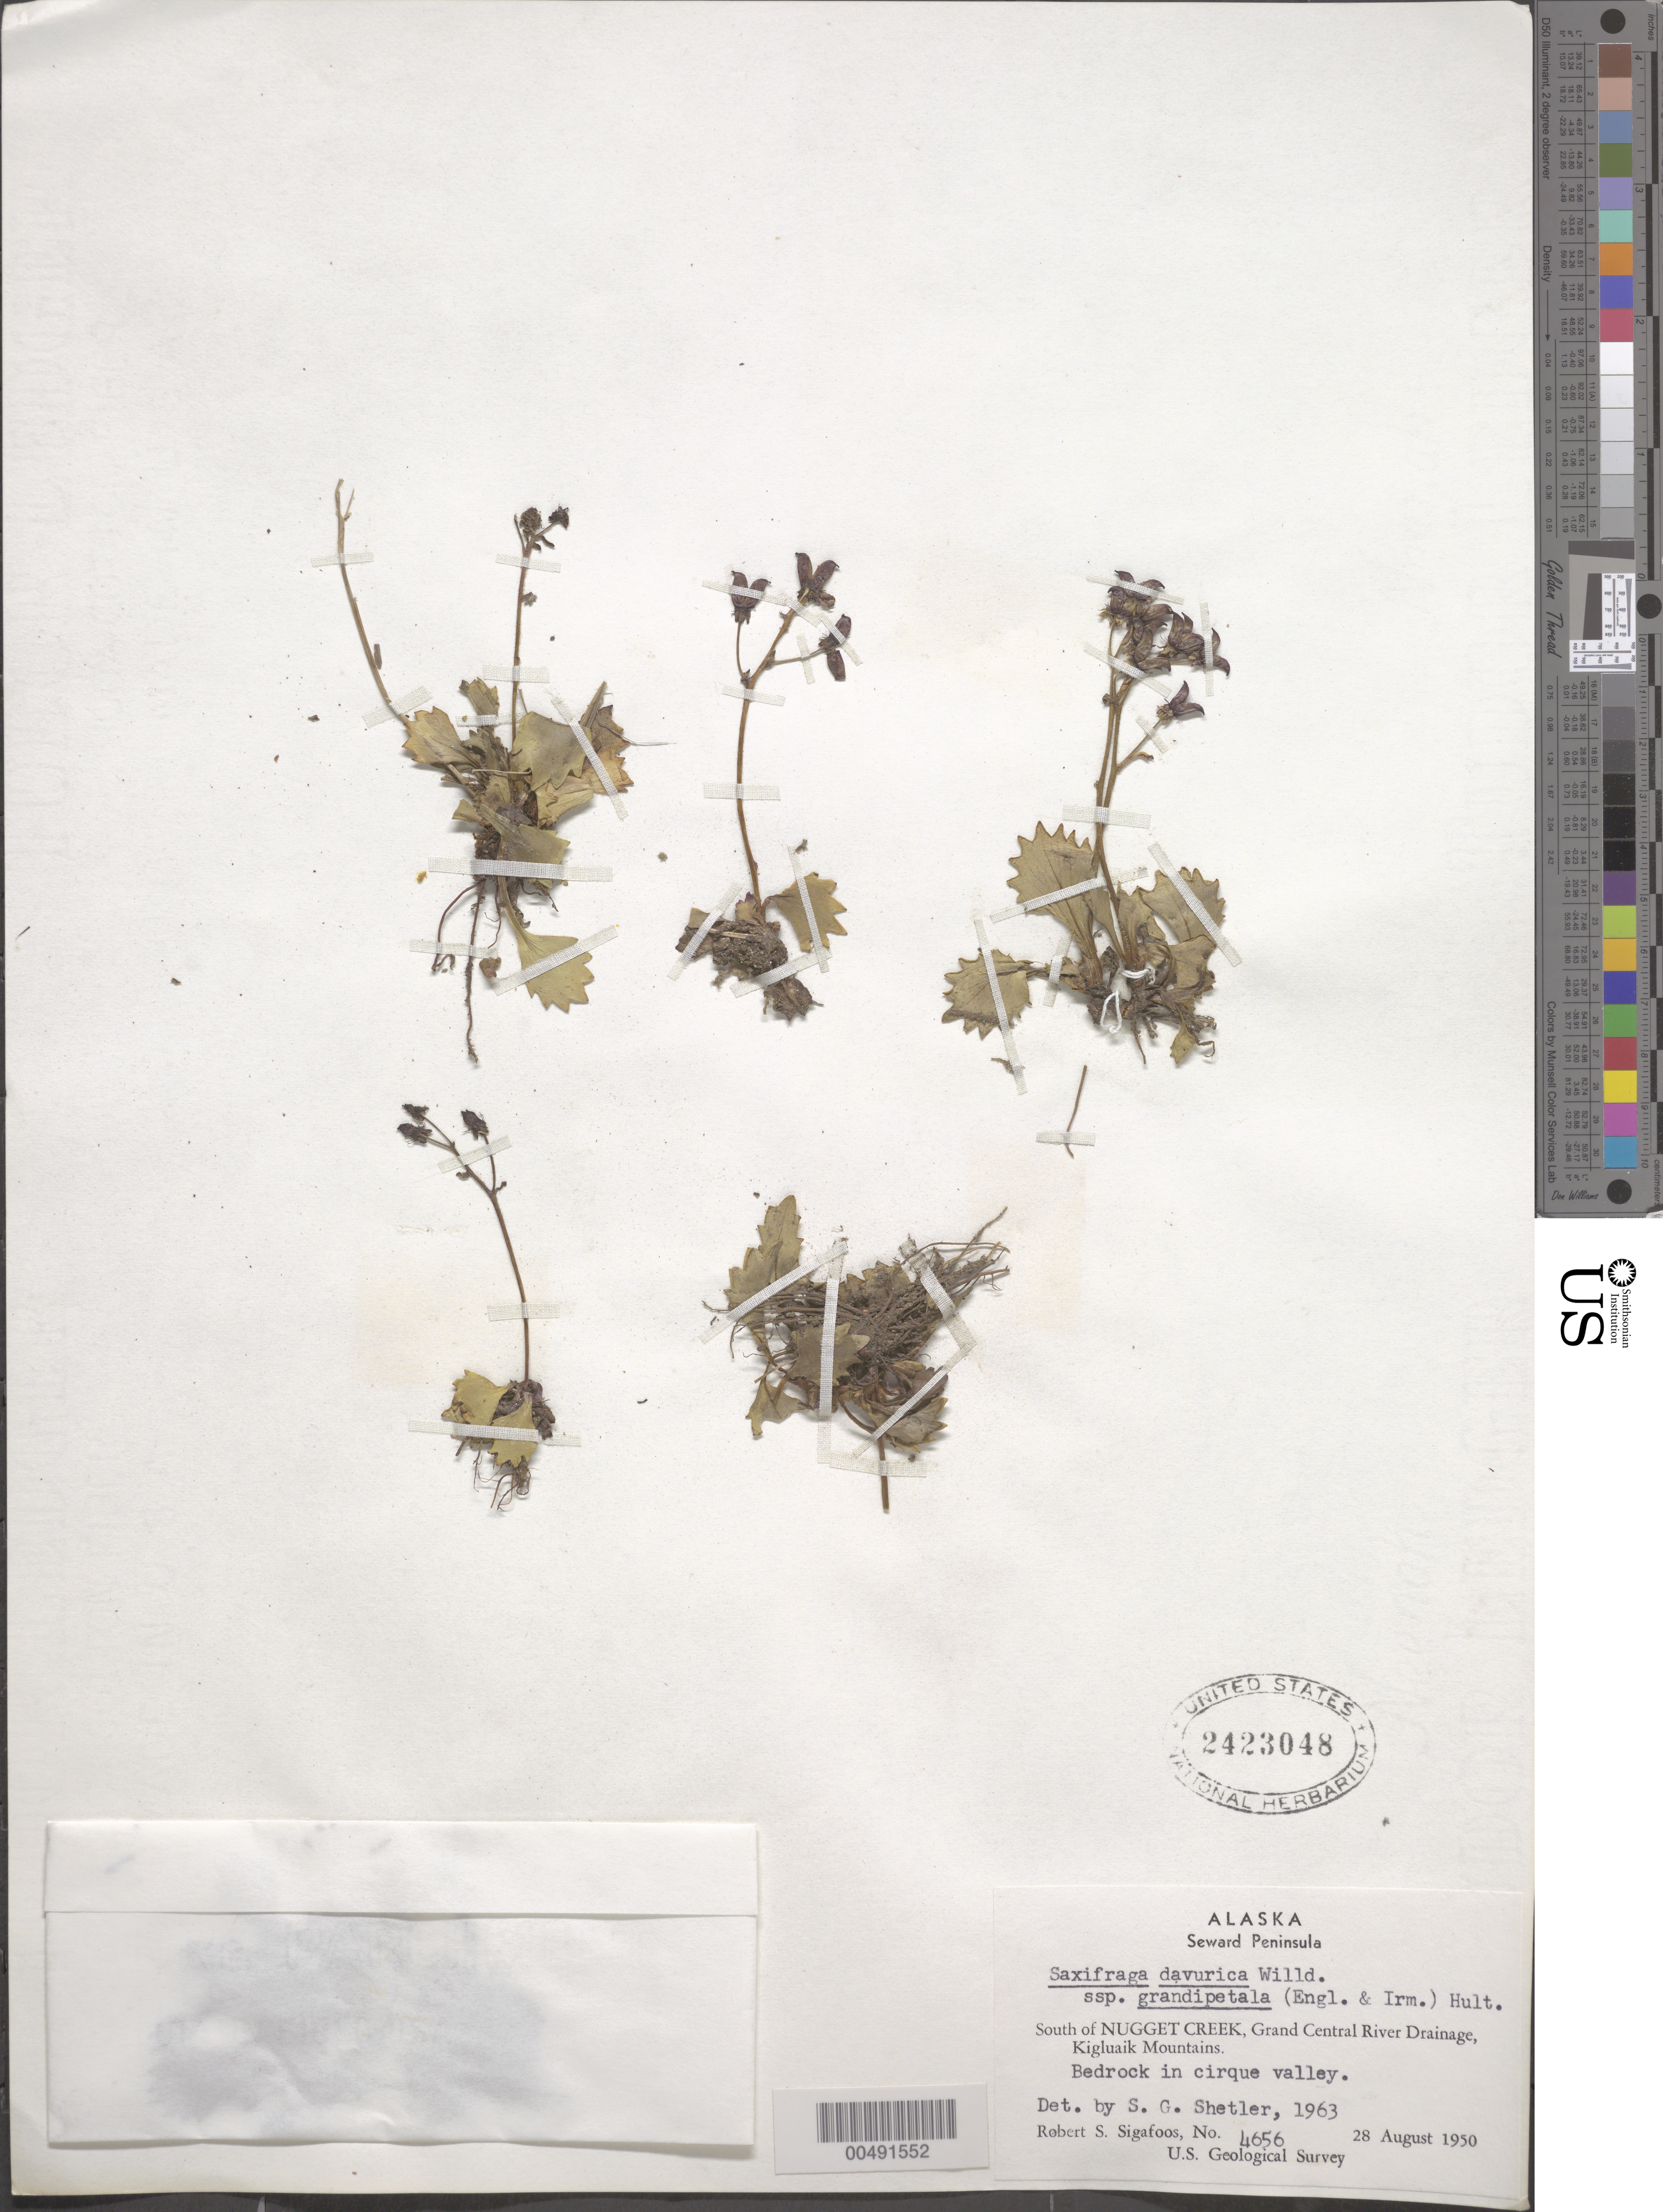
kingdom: Plantae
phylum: Tracheophyta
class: Magnoliopsida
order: Saxifragales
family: Saxifragaceae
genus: Micranthes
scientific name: Micranthes calycina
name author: (Sternb.) Gornall & H. Ohba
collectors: R. Sigafoos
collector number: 4656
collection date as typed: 28 Aug 1950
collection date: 1950-08-28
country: United States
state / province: Alaska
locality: Seward Peninsula, Kigluaik Mountains, Grand Central River Drainage, south of Nugget Creek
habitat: bedrock in cirque valley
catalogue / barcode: US 2423048